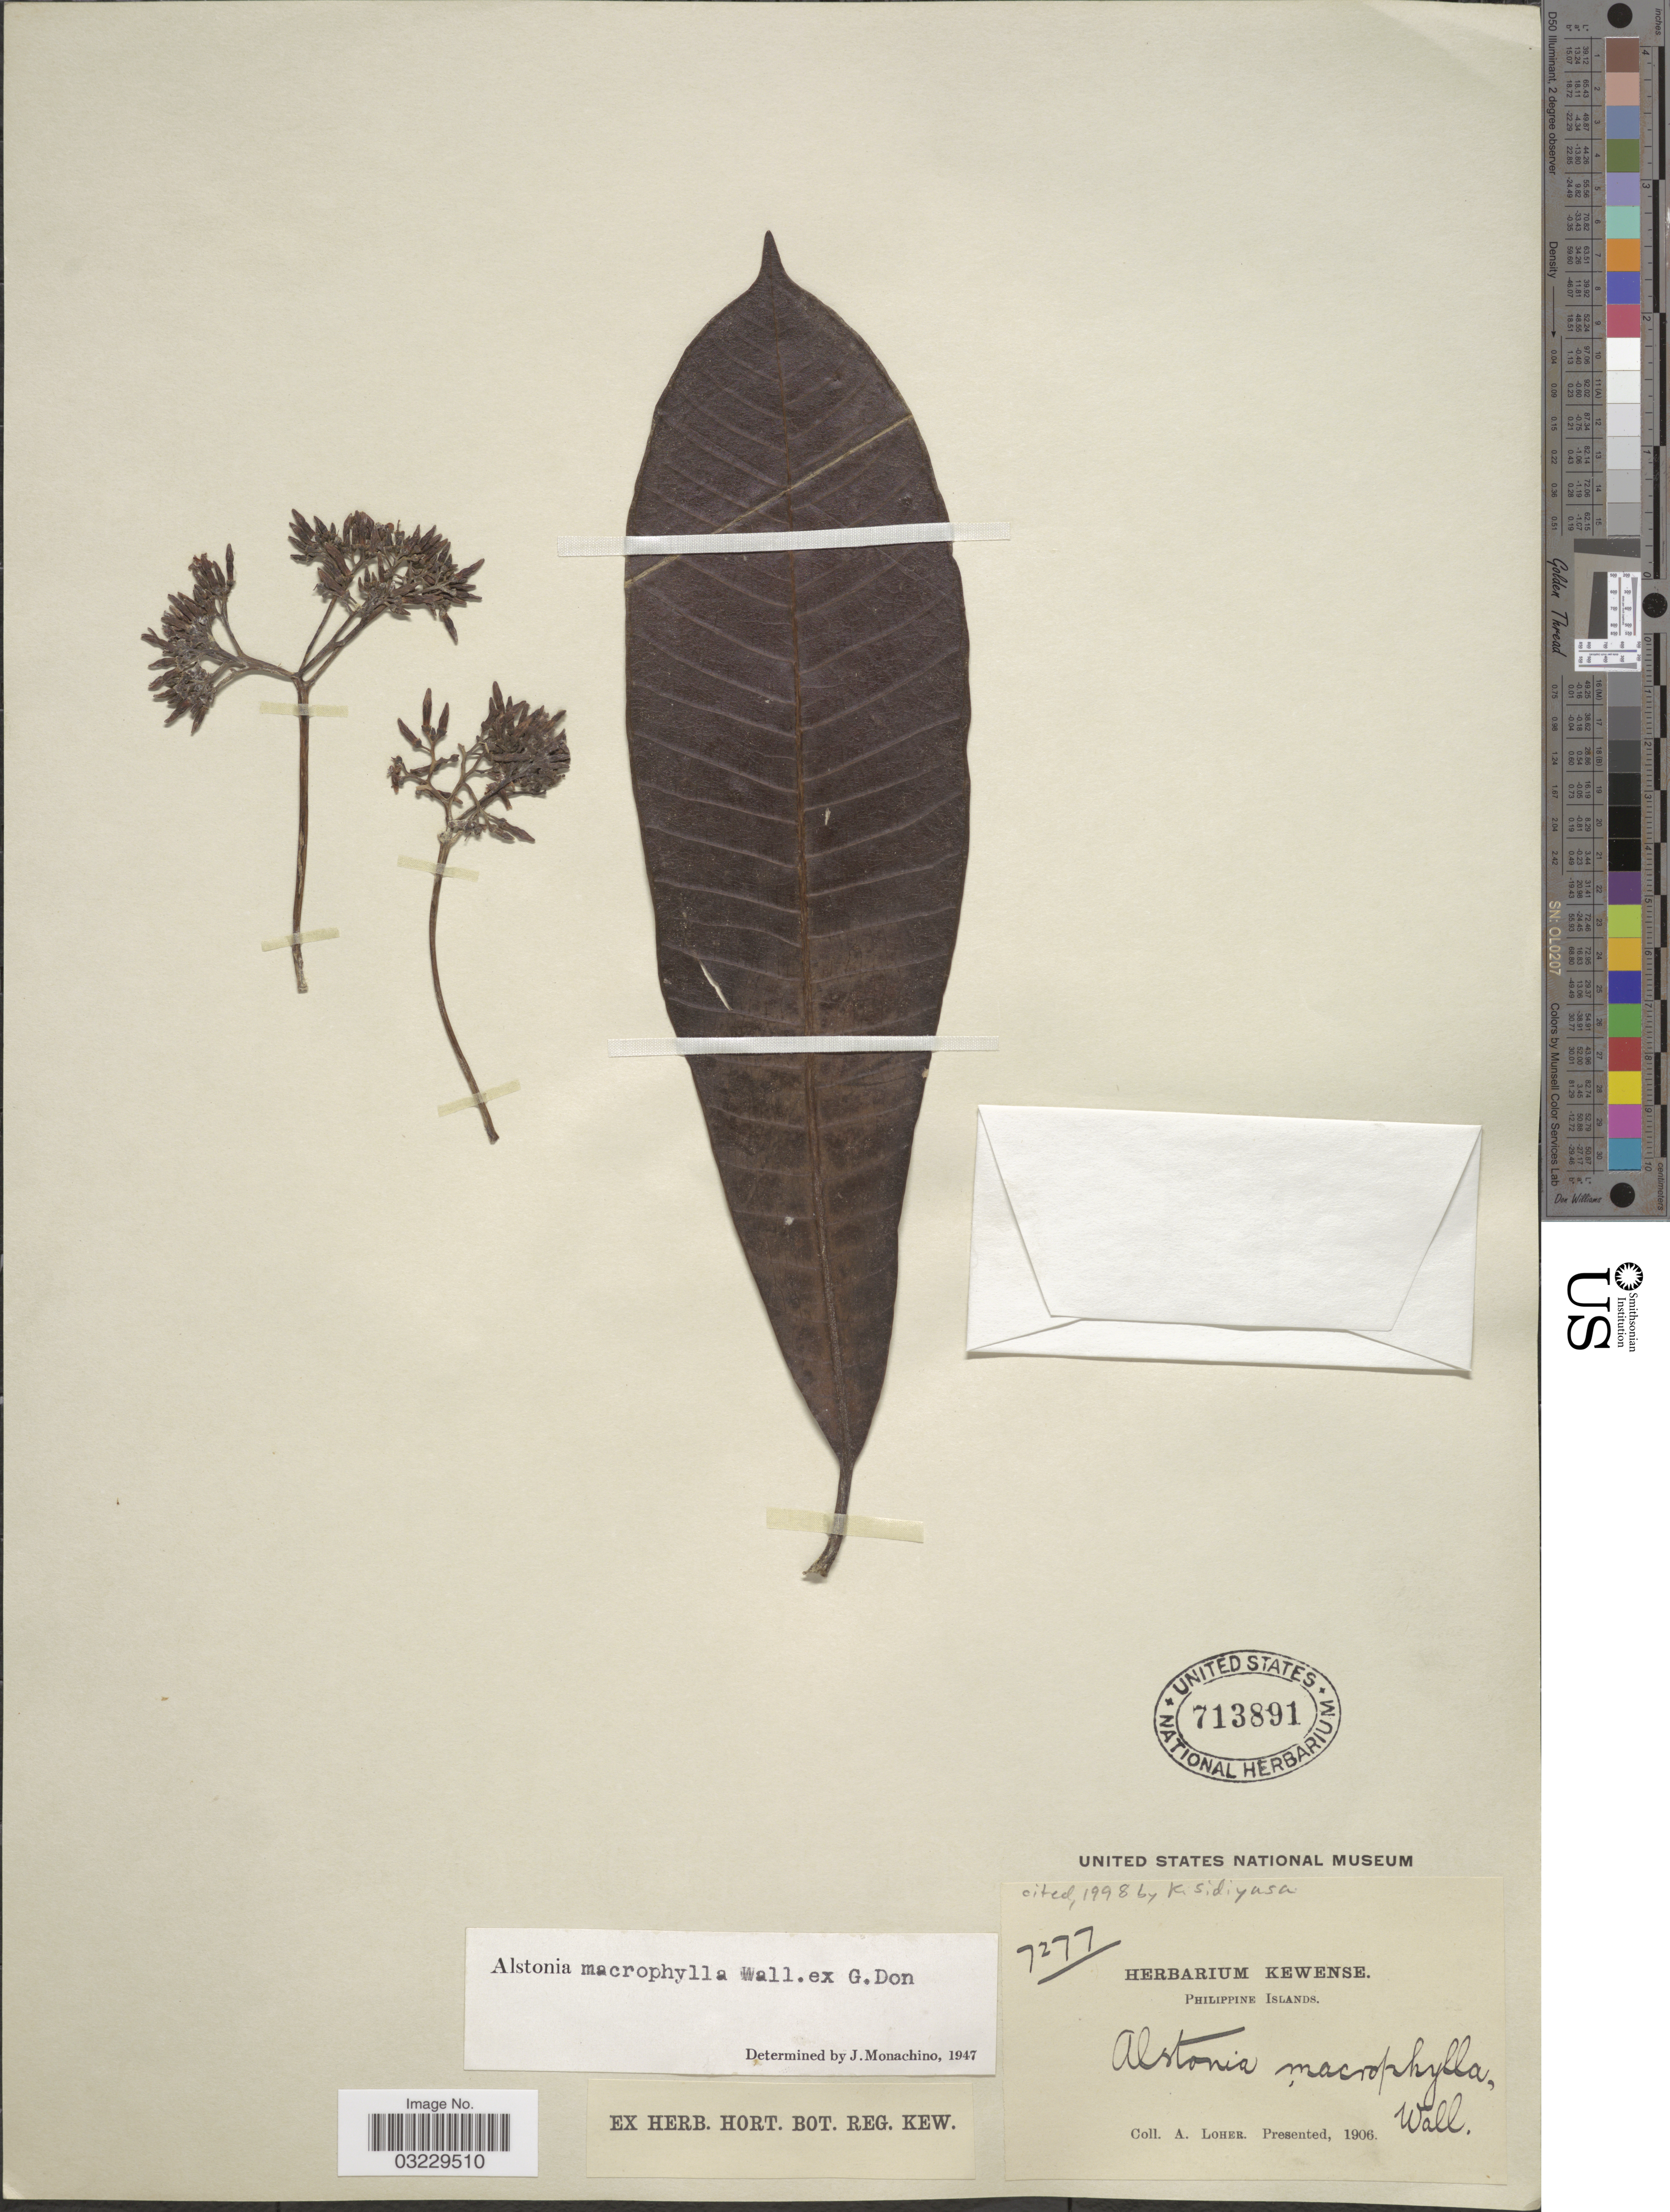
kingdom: Plantae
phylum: Tracheophyta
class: Magnoliopsida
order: Gentianales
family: Apocynaceae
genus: Alstonia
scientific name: Alstonia macrophylla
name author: Wall. ex G. Don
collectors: A. Loher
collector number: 7277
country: Philippines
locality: Philippine Islands.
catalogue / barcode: US 713891